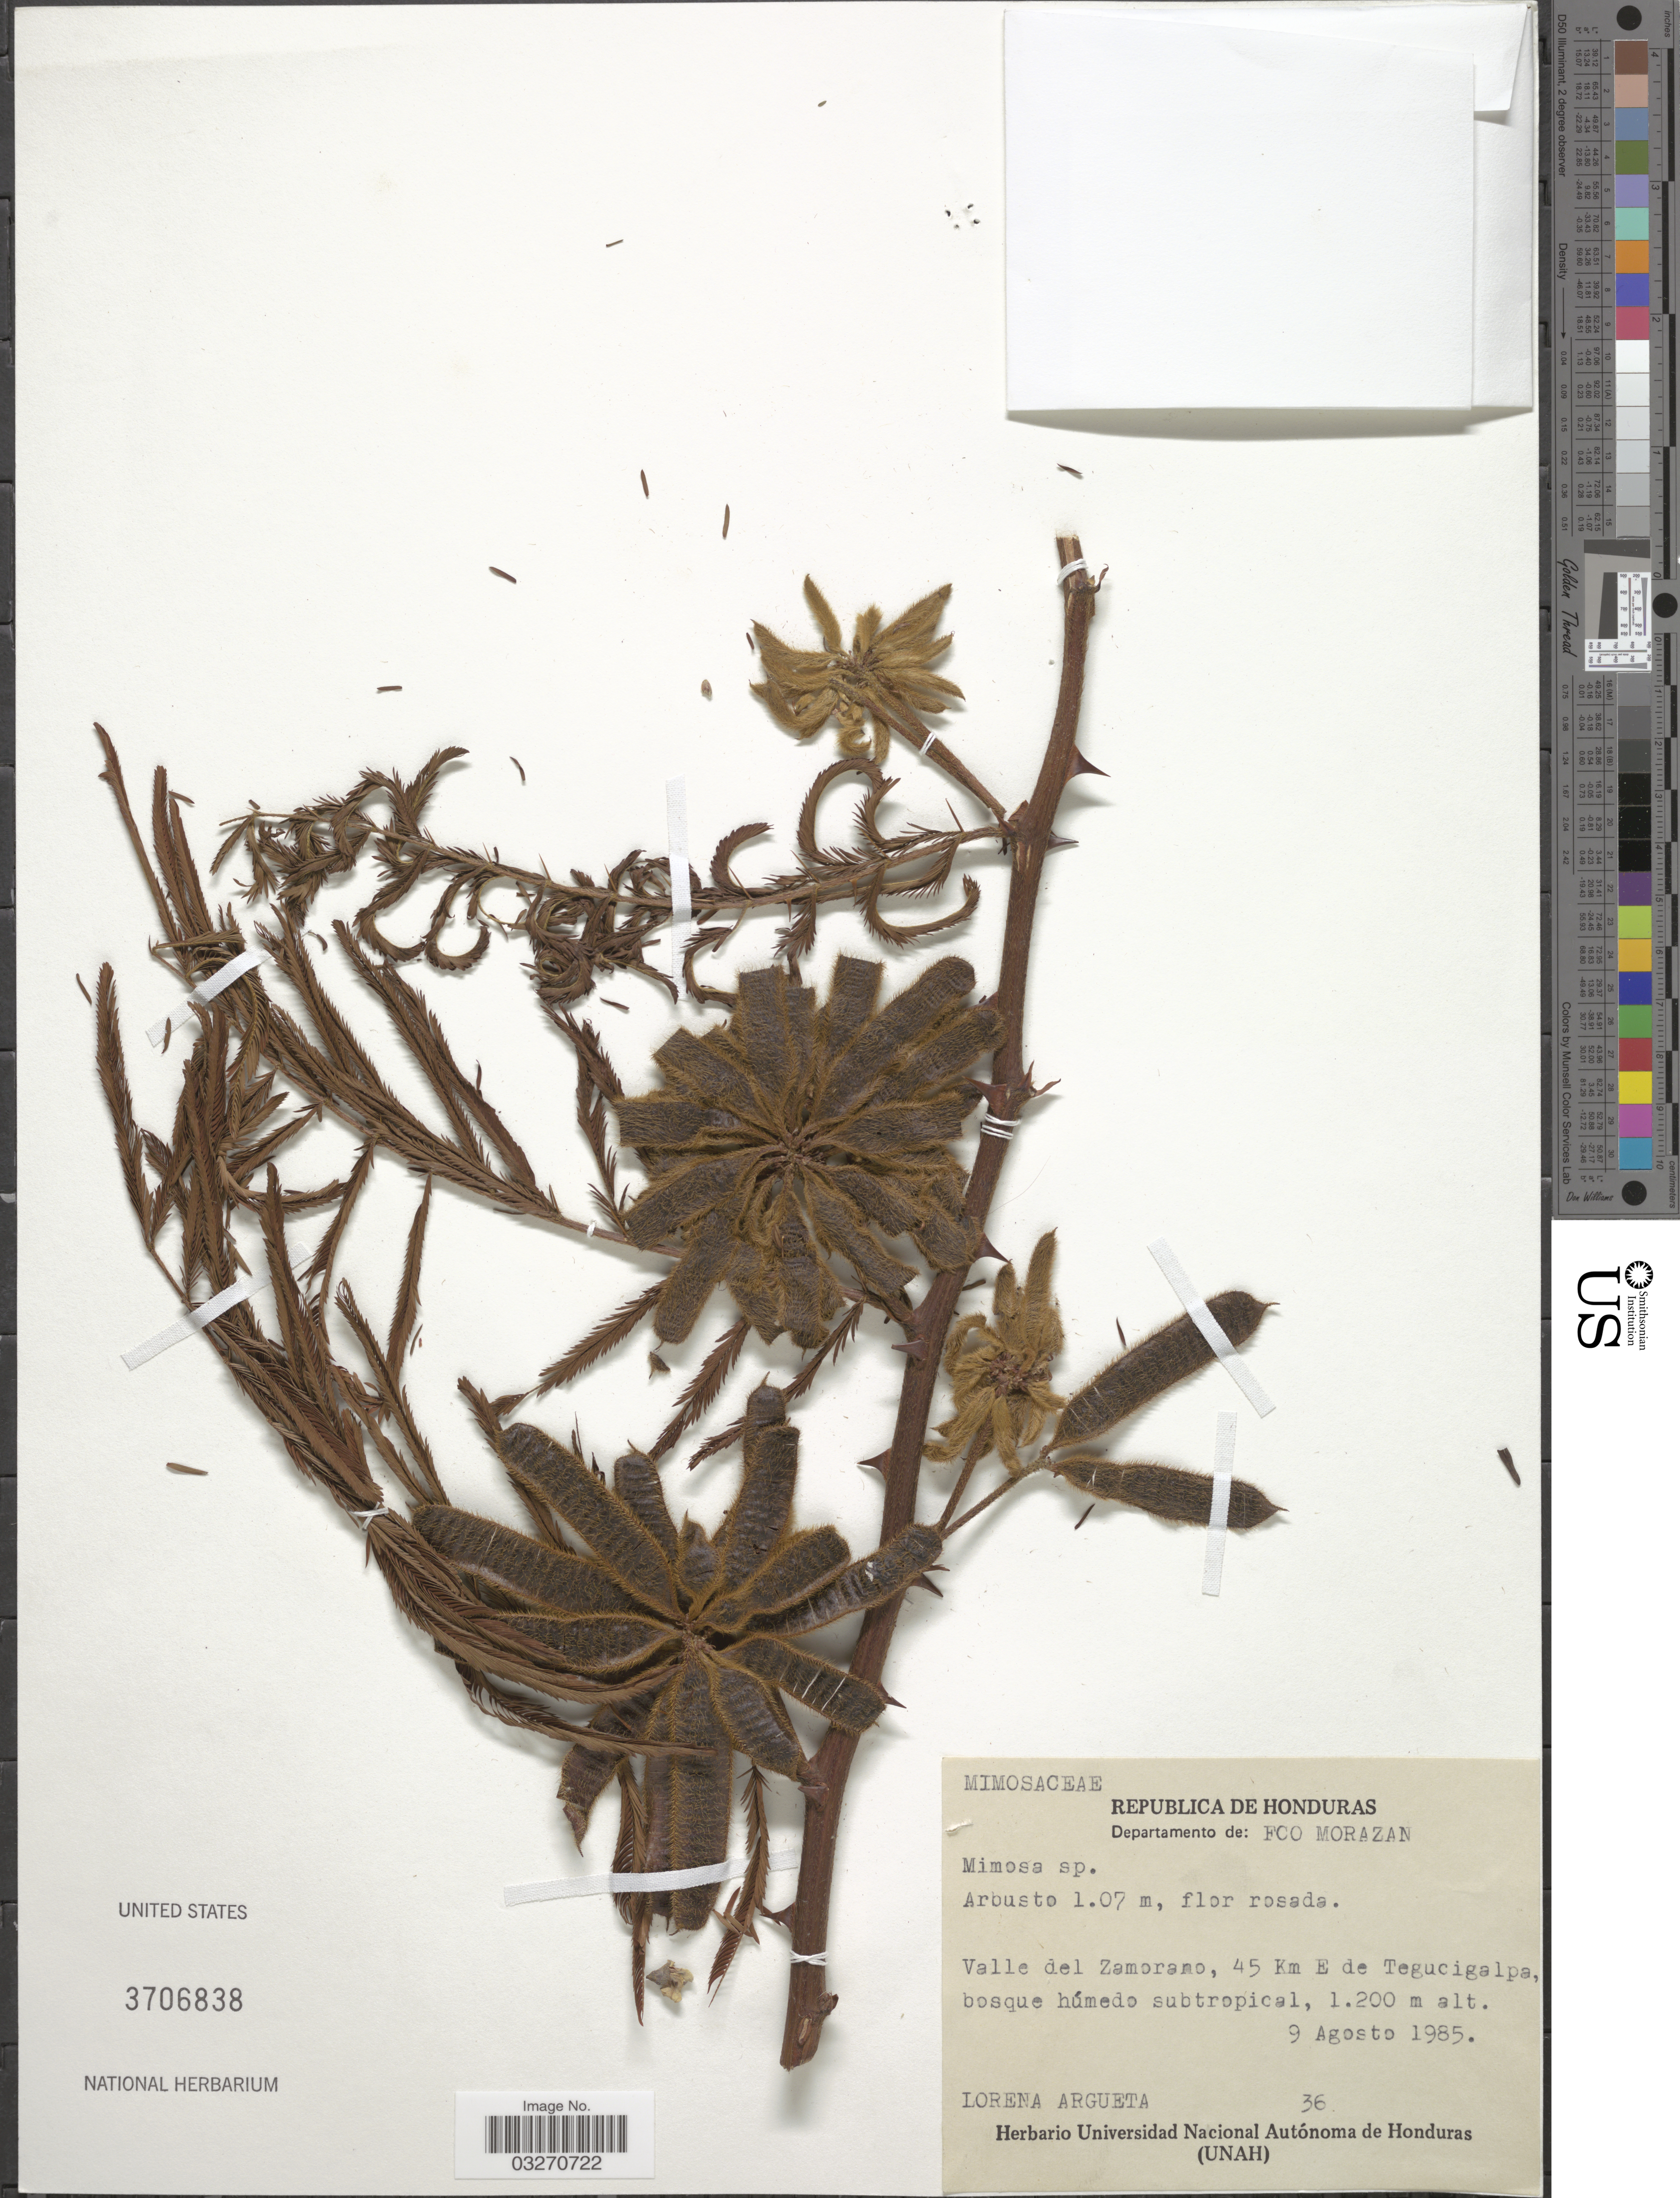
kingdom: Plantae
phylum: Tracheophyta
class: Magnoliopsida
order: Fabales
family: Fabaceae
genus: Mimosa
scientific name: Mimosa sp.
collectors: L. Argueta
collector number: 36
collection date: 1985-08-09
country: Honduras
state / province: Fco. Morazán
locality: Departamento de: Fco Morazan. Valle del Zamorano, 45 Km E de Tegucigalpa.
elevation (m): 1200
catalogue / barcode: US 3706838